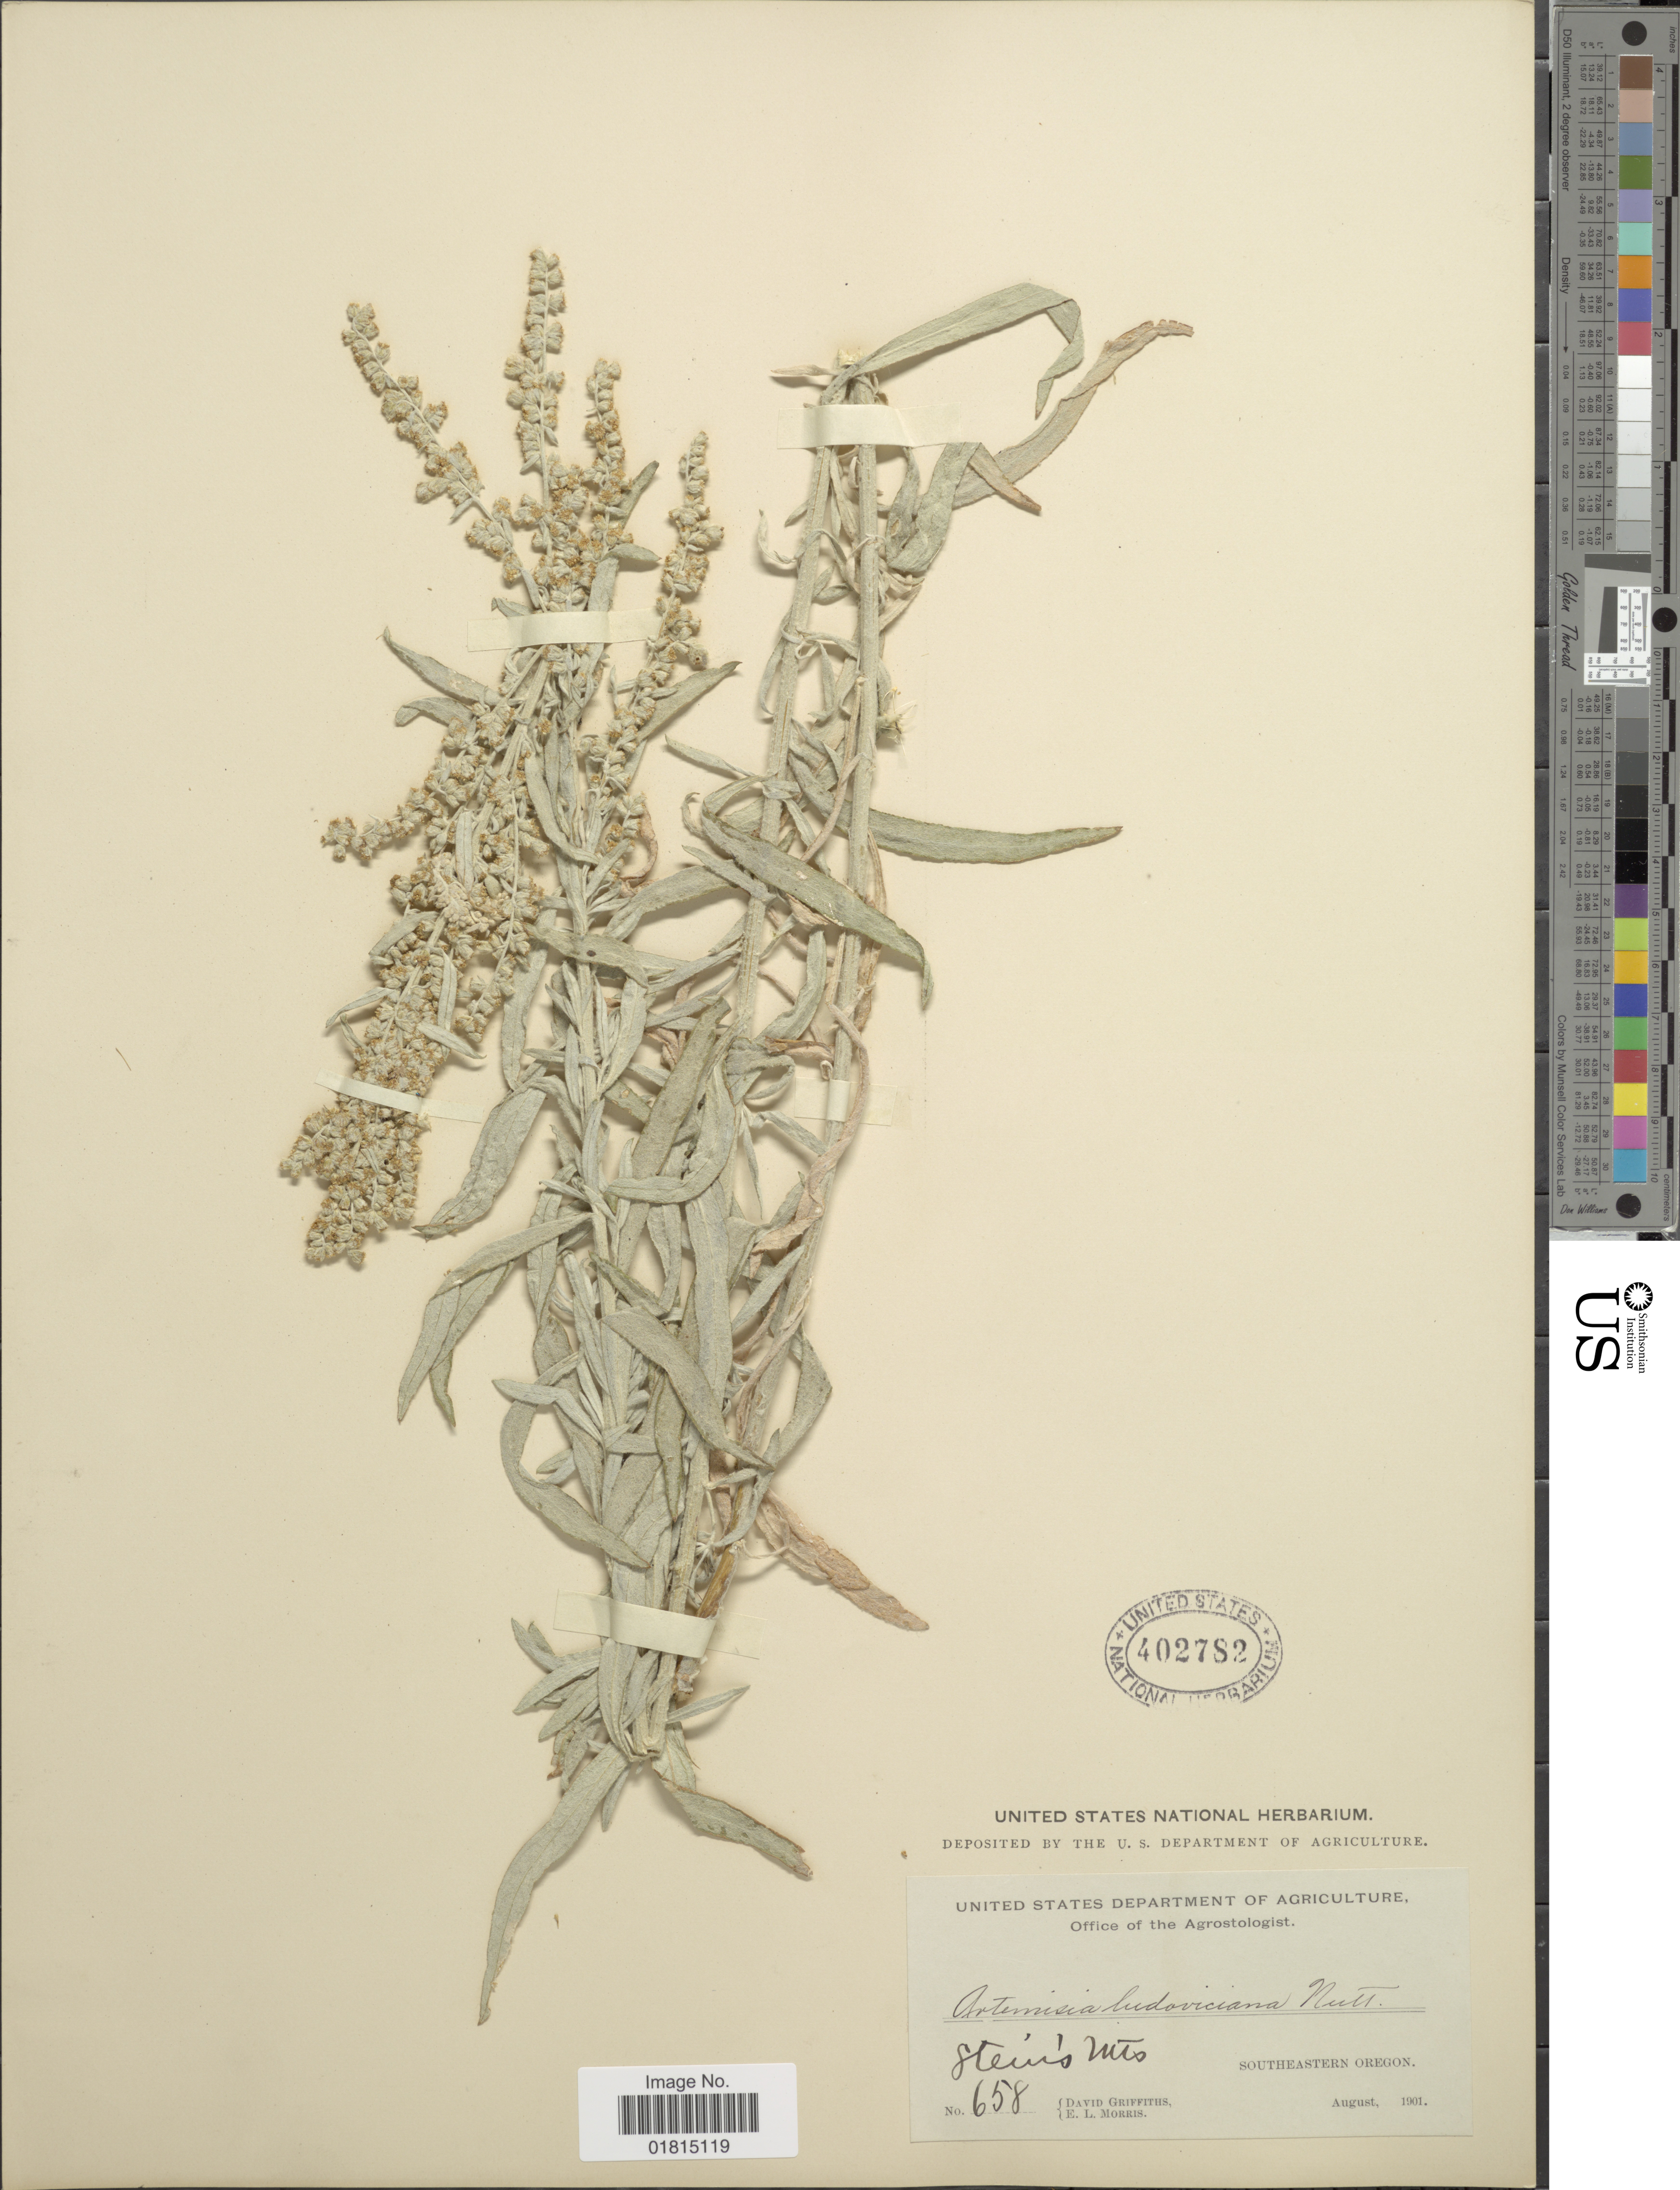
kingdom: Plantae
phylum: Tracheophyta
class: Magnoliopsida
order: Asterales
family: Asteraceae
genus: Artemisia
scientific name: Artemisia diversifolia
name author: Rydb.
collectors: D. Griffiths & E. Morris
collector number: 658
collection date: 1901-08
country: United States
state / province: Oregon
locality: Stein's Mts. Southeastern Oregon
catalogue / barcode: US 402782